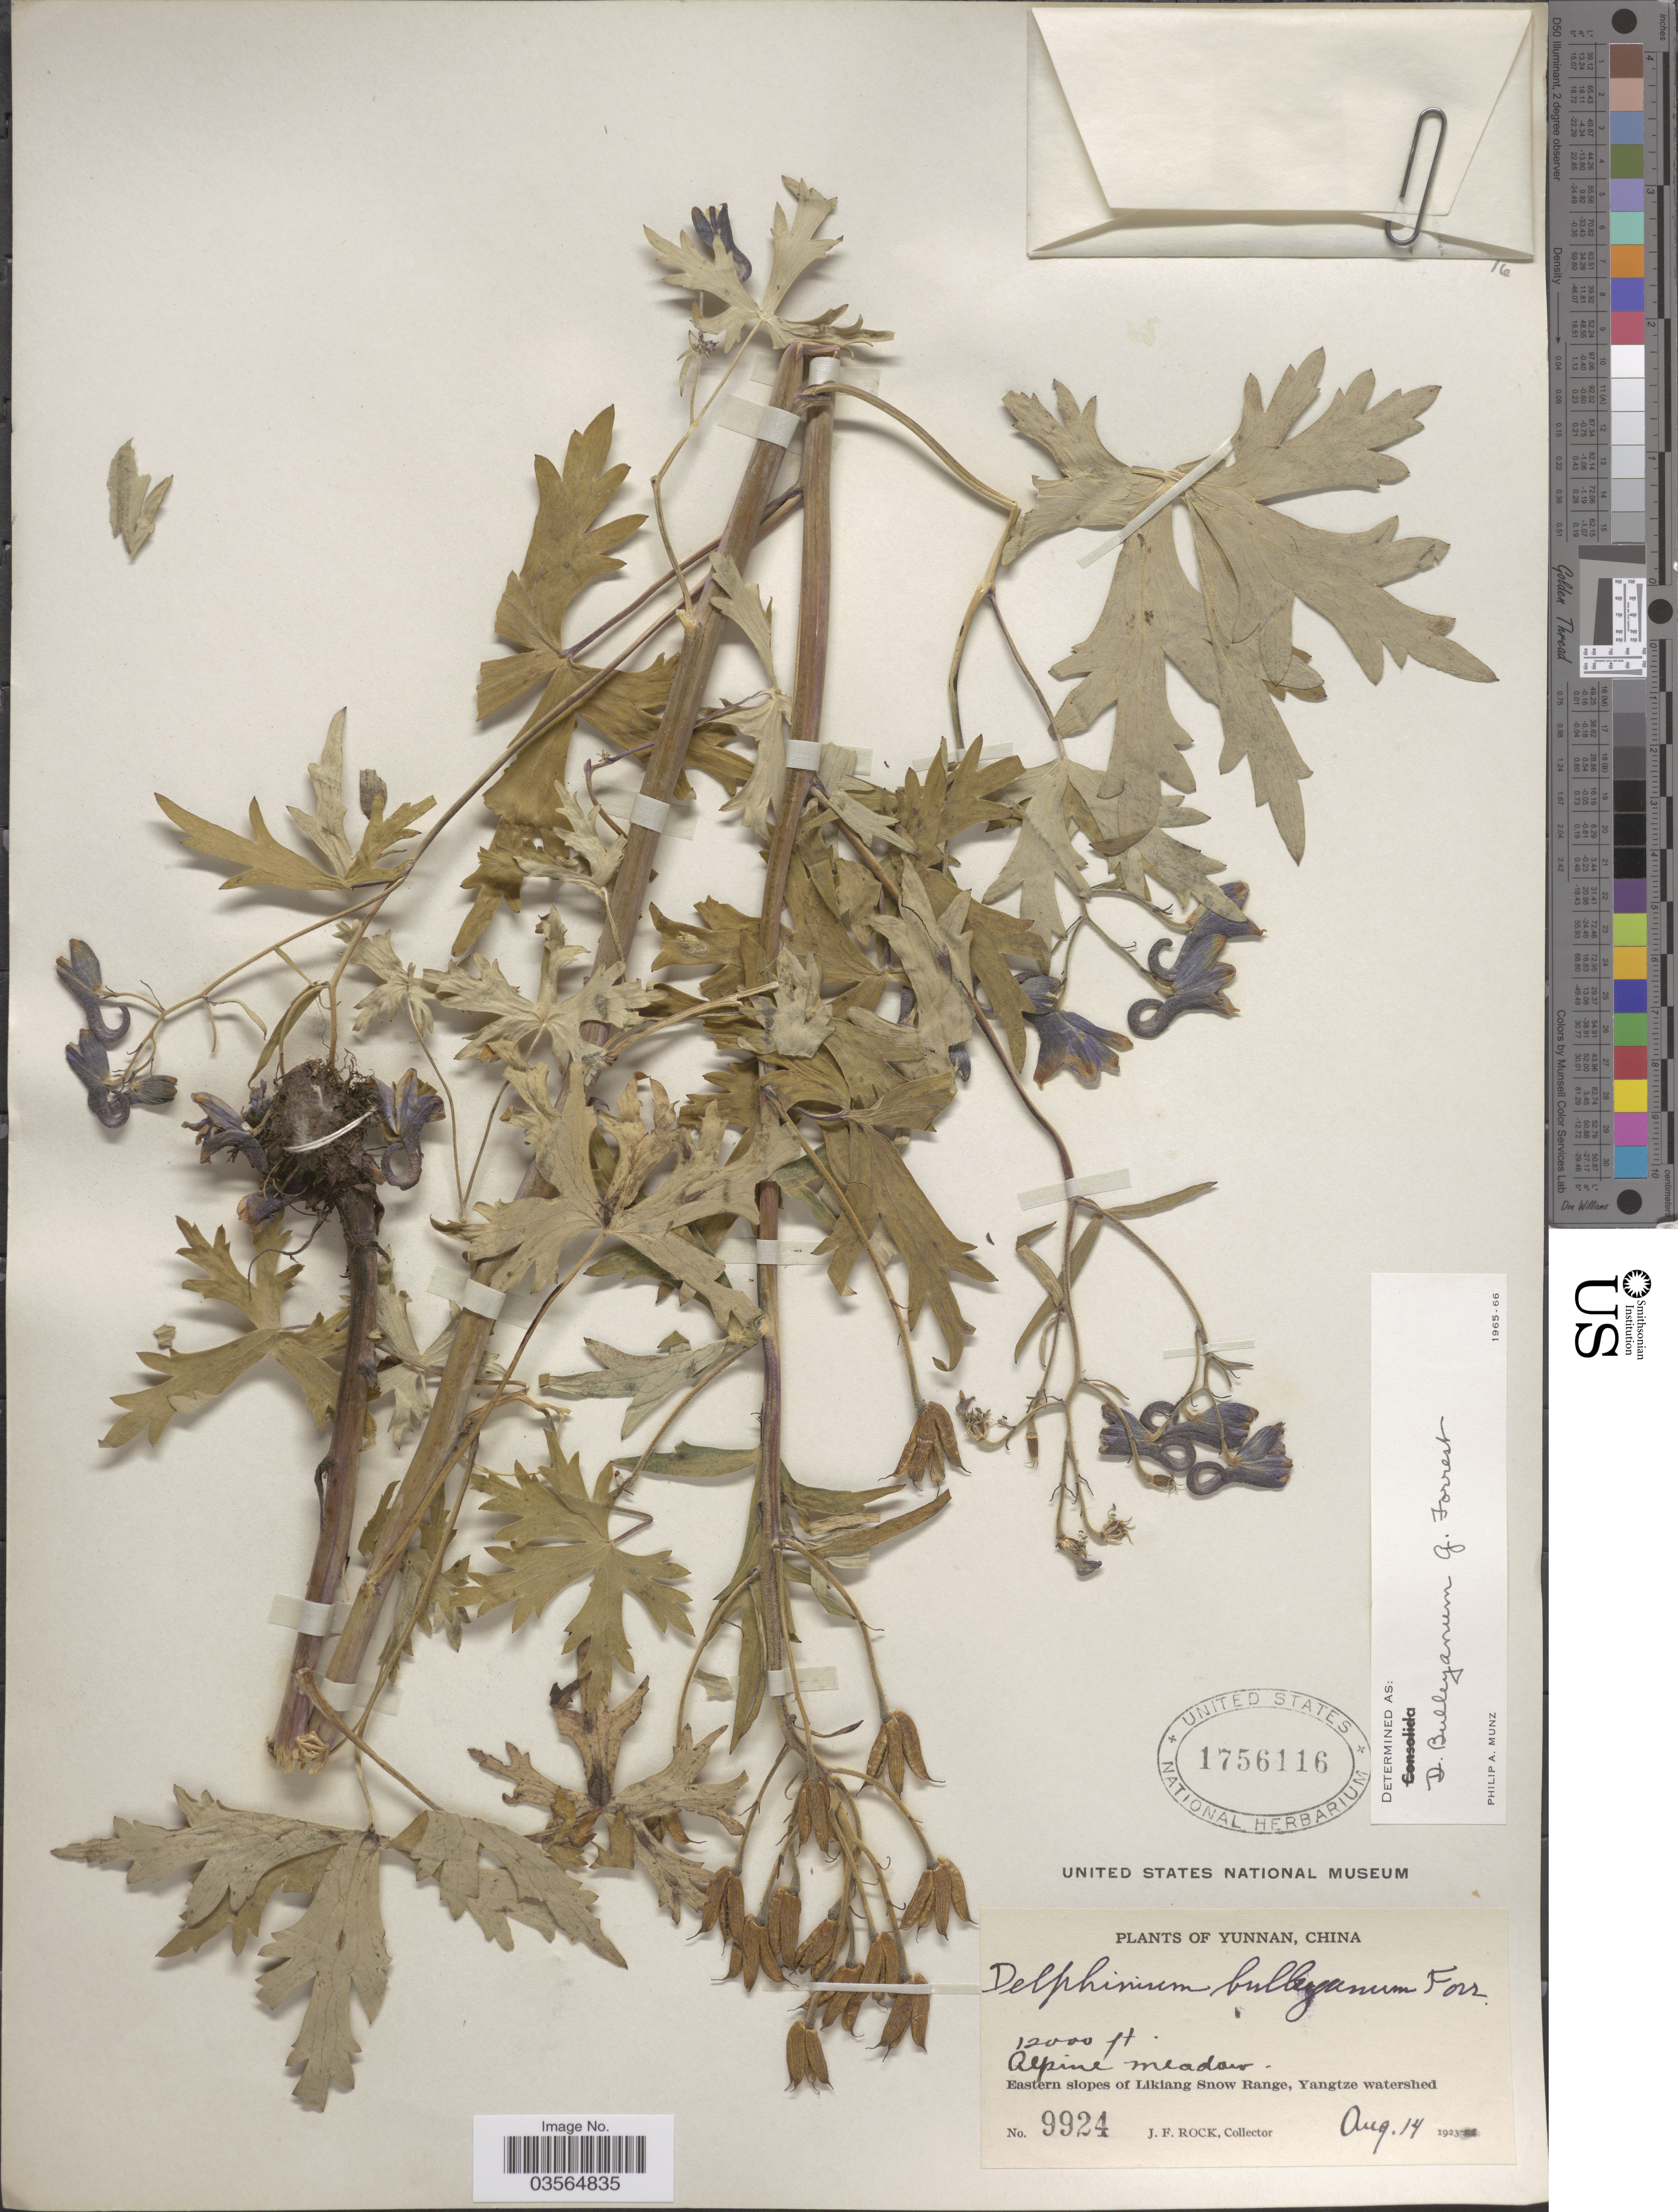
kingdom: Plantae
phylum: Tracheophyta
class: Magnoliopsida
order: Ranunculales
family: Ranunculaceae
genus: Delphinium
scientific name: Delphinium bulleyanum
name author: Forrest ex Diels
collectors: J. Rock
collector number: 9924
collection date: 1923-08-14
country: China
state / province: Yunnan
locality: Alpine meadow. Eastern slopes of Likiang Snow Range, Yangtze watershed.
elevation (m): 3658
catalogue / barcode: US 1756116